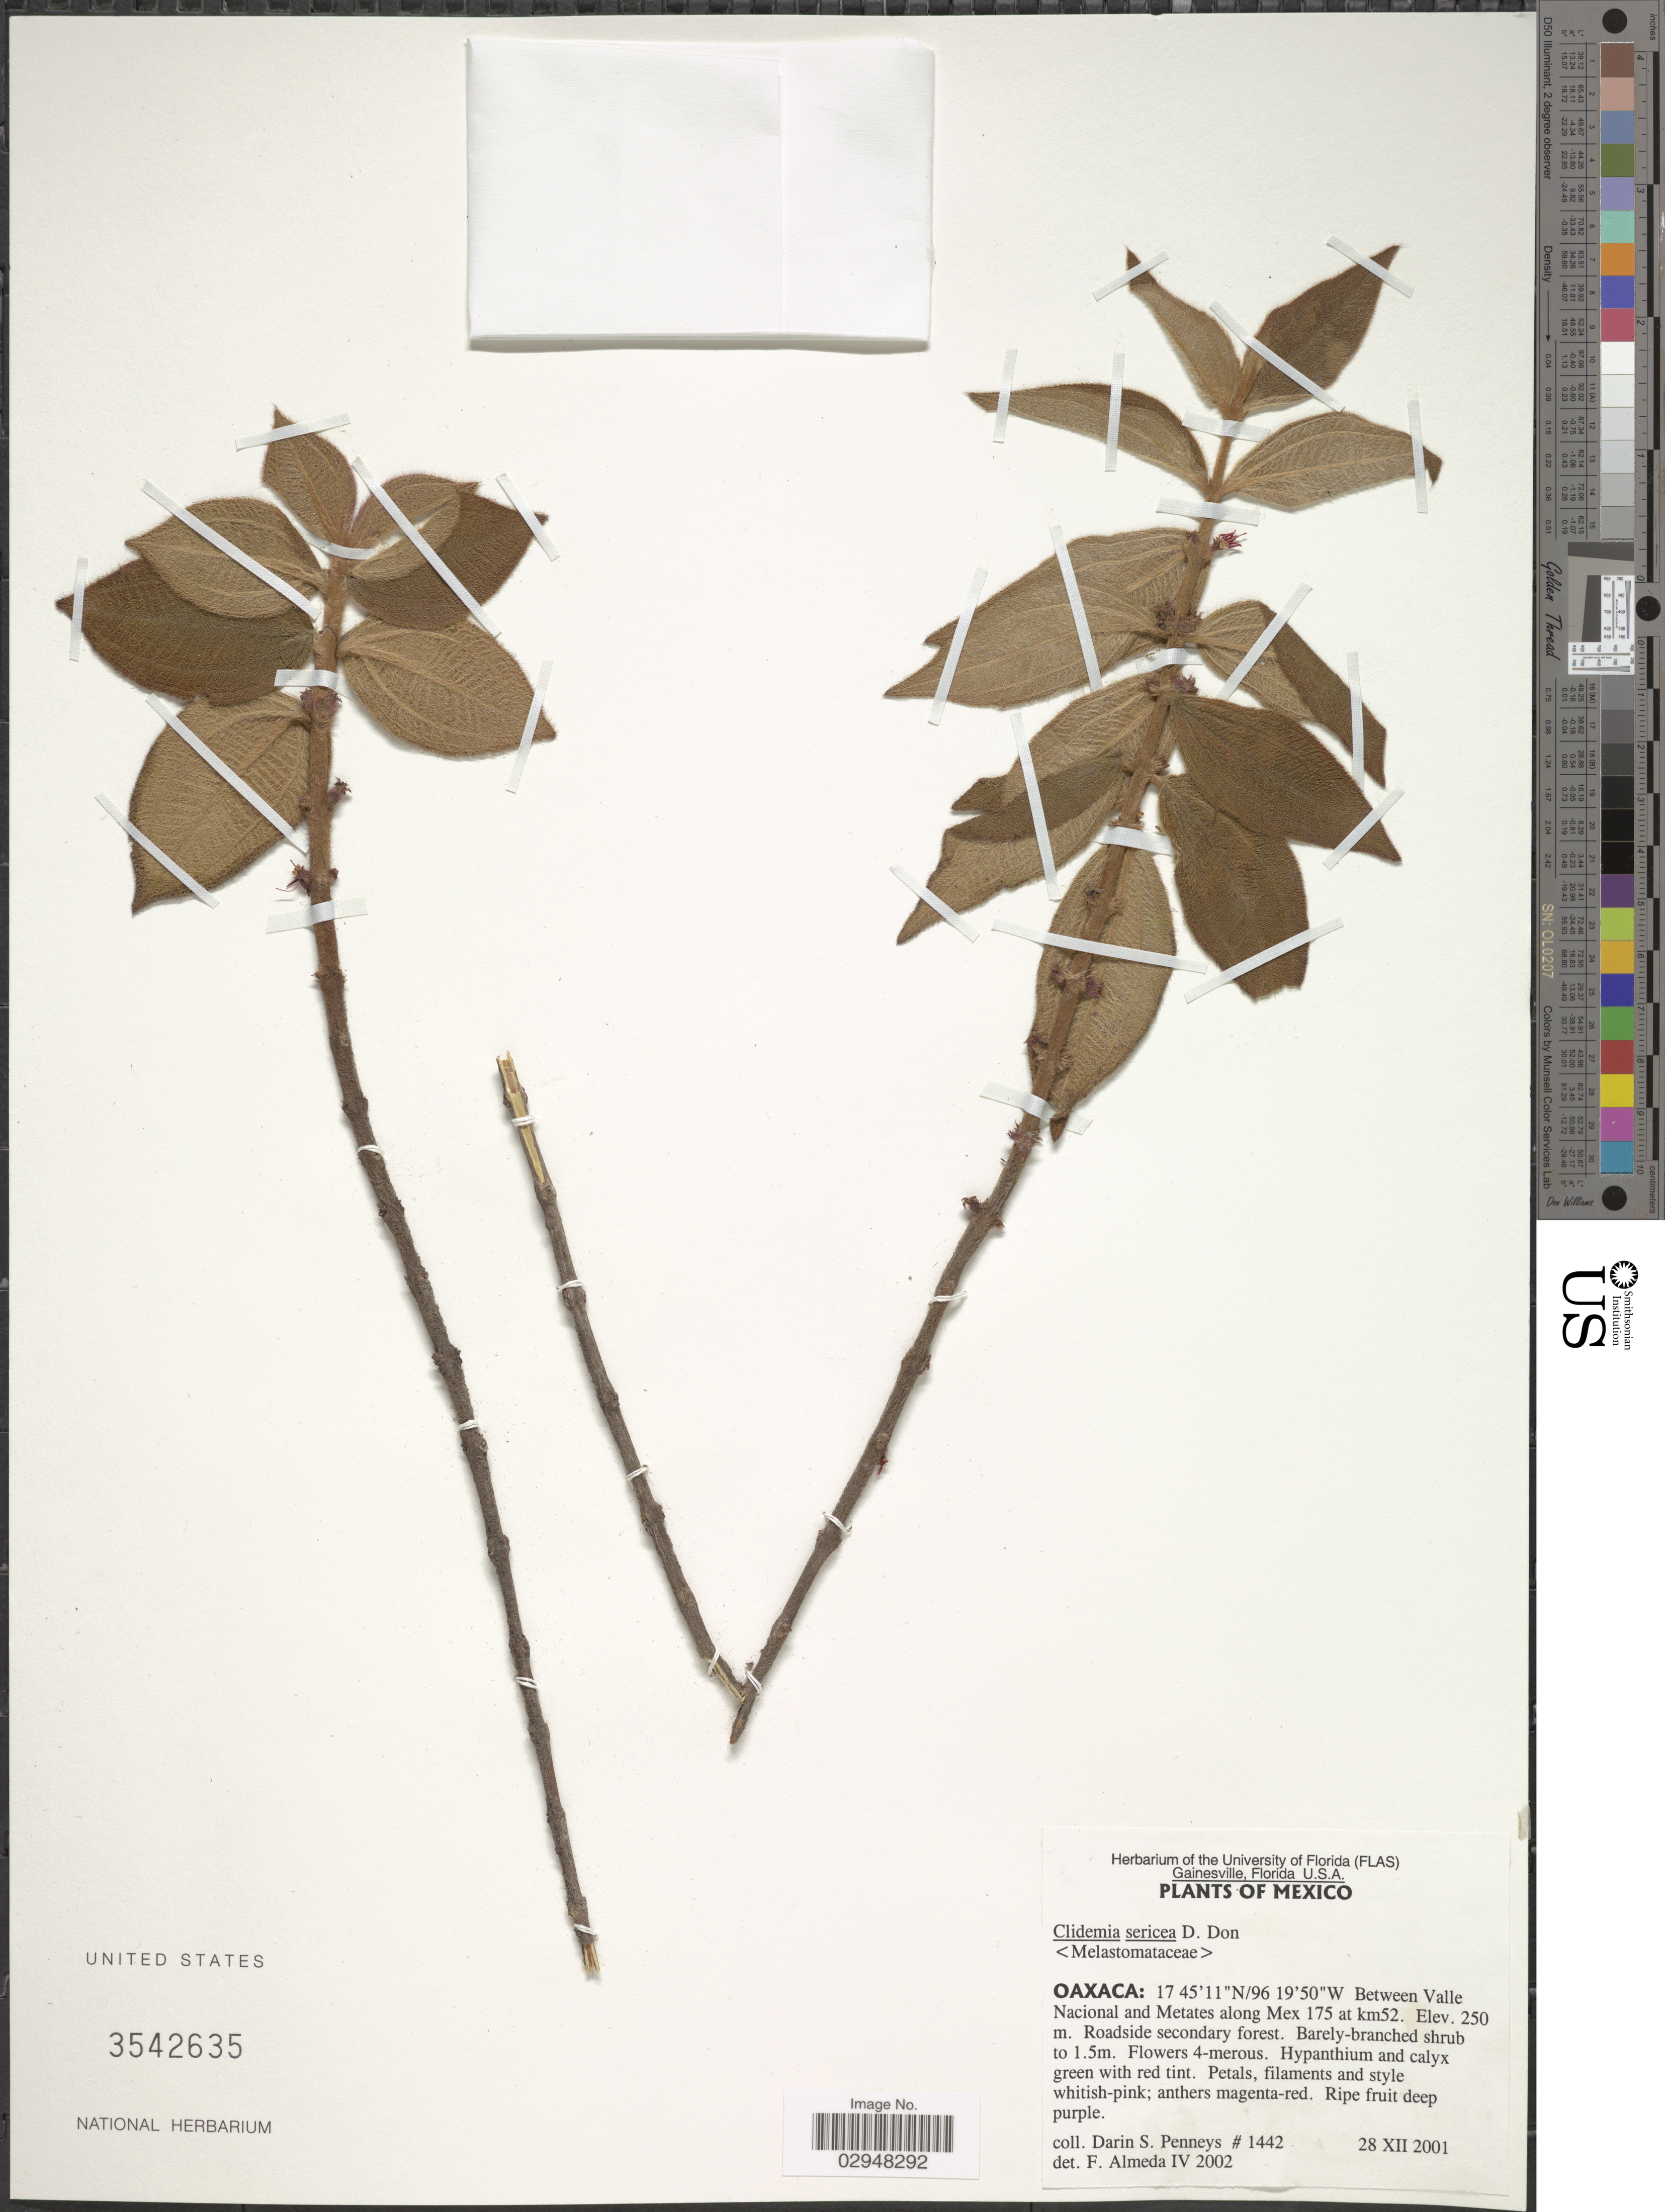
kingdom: Plantae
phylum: Tracheophyta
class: Magnoliopsida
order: Myrtales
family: Melastomataceae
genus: Clidemia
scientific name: Clidemia sericea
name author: D. Don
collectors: D. S. Penneys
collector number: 1442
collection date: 2001-12-28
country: Mexico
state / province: Oaxaca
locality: Between Valle Nacional and Metates along Mex 175 at km52.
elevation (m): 250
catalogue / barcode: US 3542635